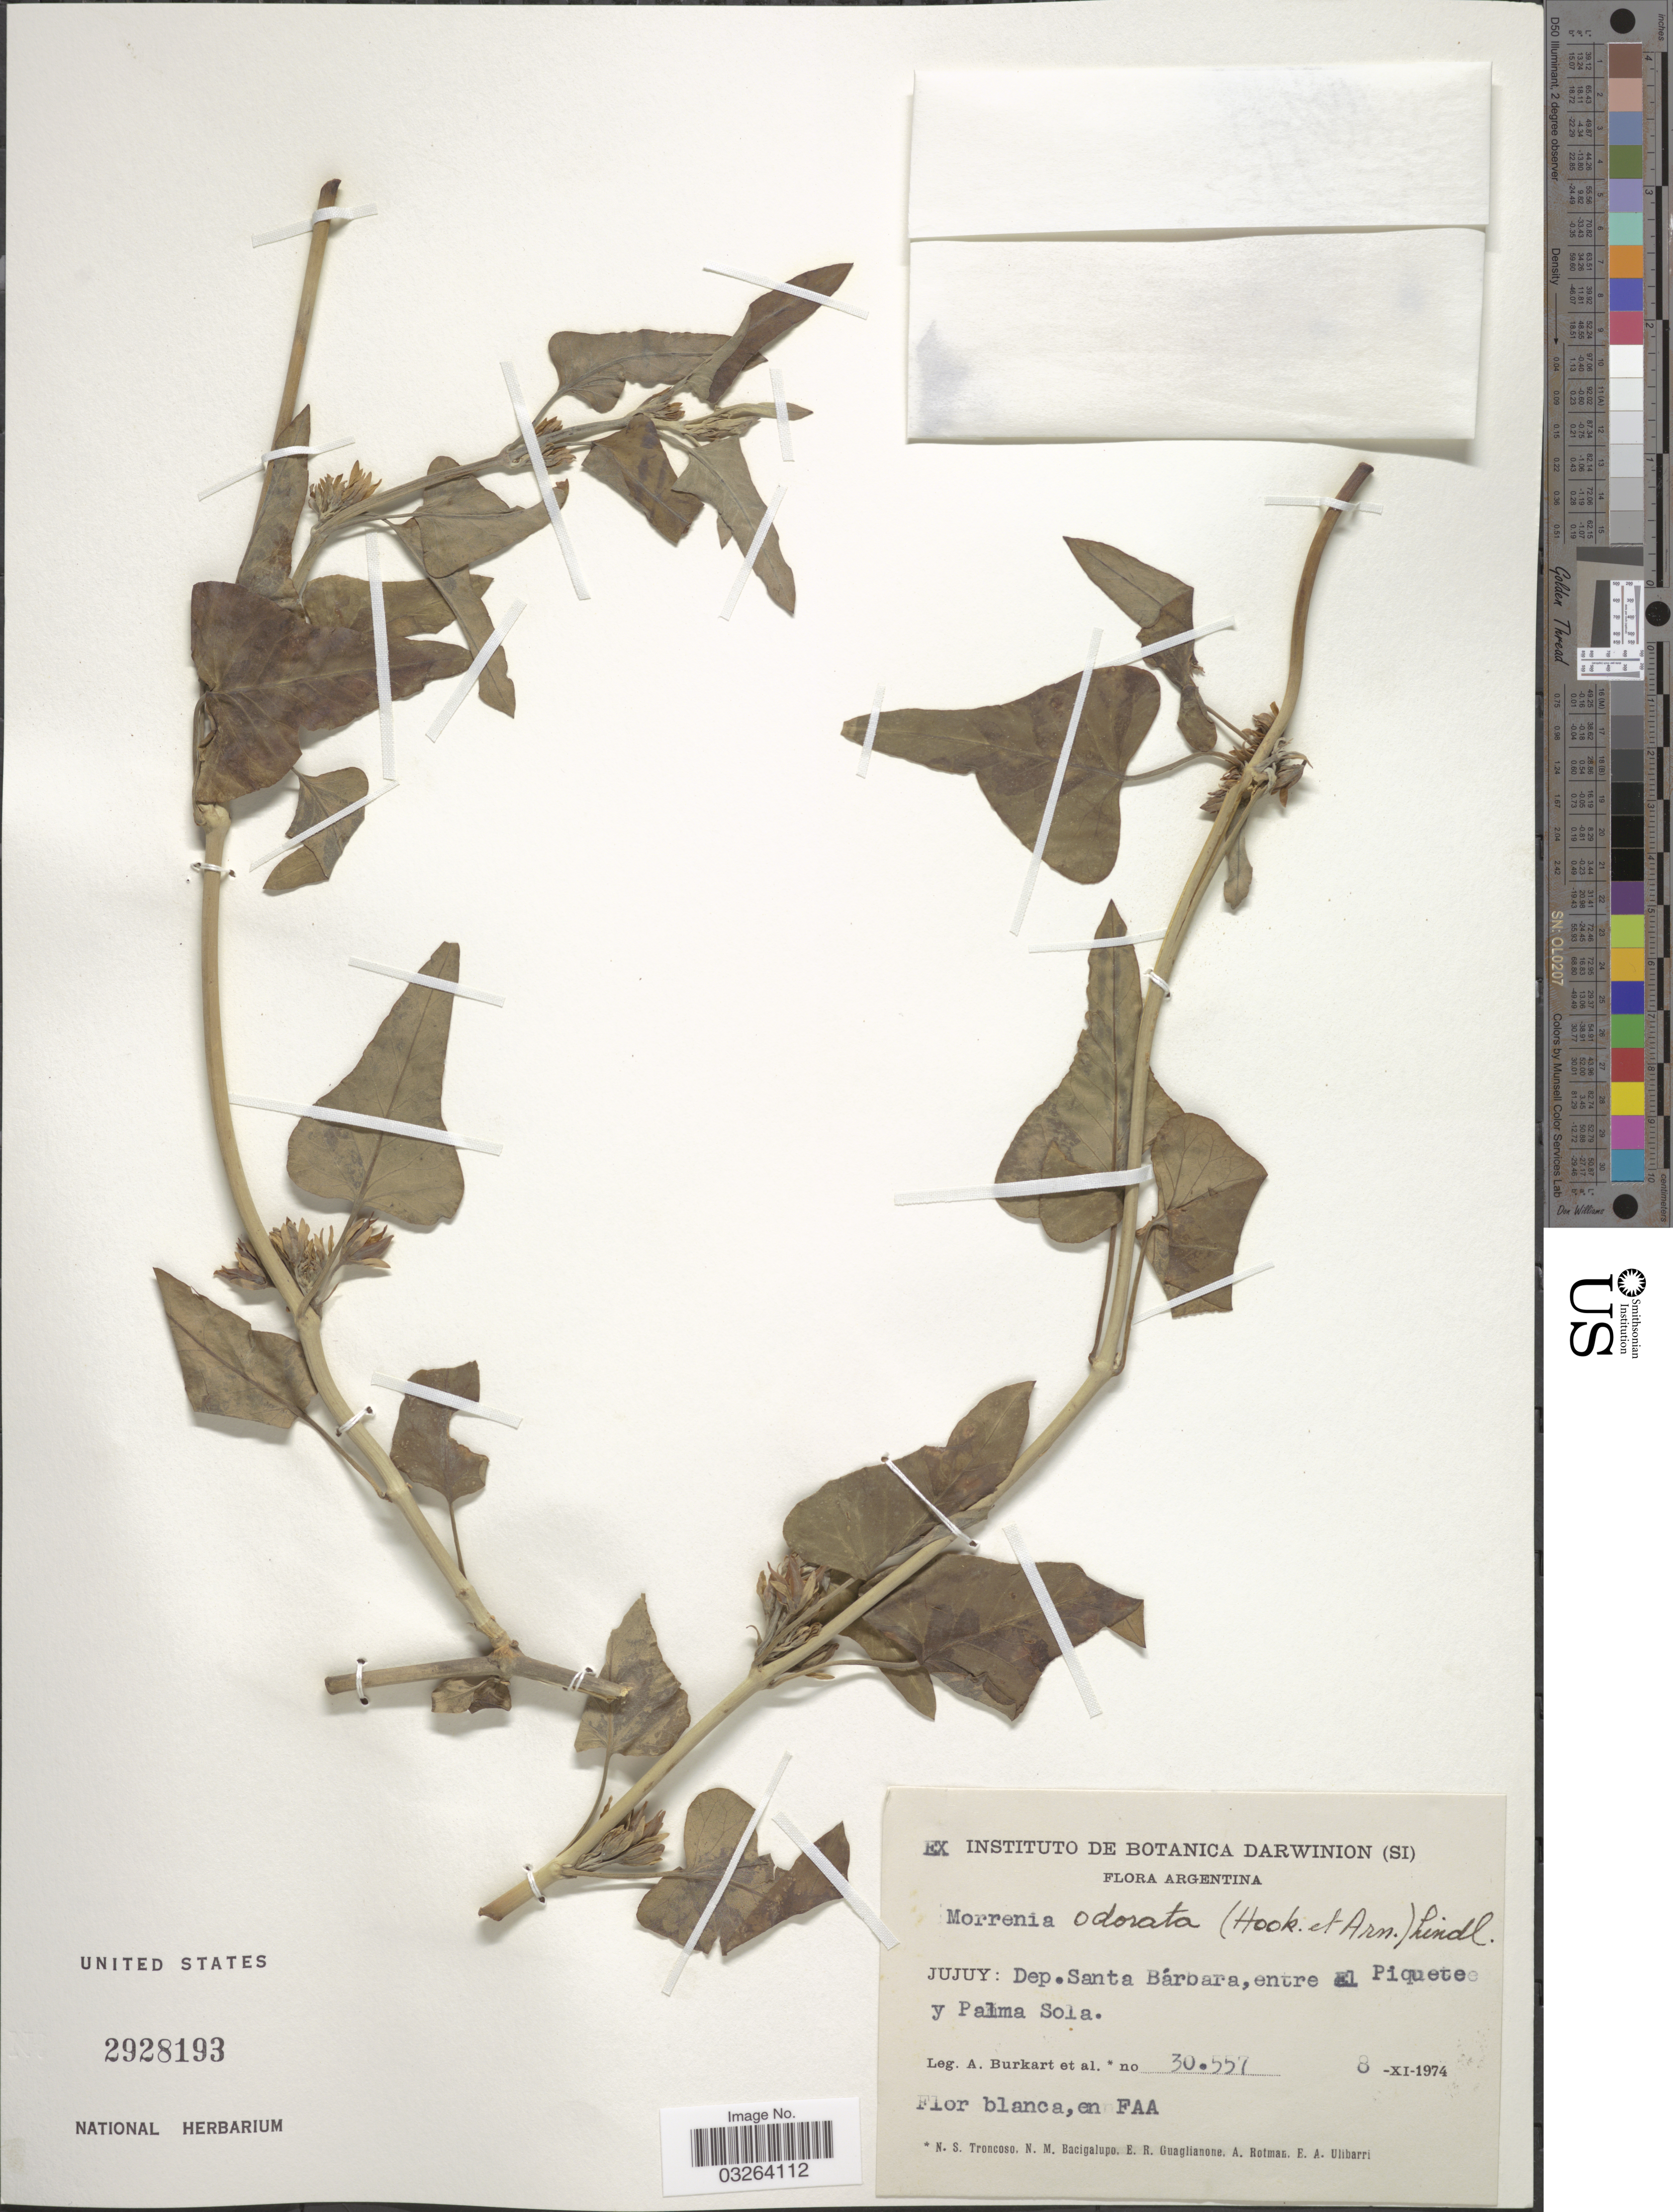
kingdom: Plantae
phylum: Tracheophyta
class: Magnoliopsida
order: Gentianales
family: Apocynaceae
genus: Morrenia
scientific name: Morrenia odorata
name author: (Hook. & Arn.) Lindl.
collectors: A. E. Burkart, N. Troncoso, N. M. Bacigalupo, E. R. Guaglianone & et al.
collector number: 30557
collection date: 1974-11-08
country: Argentina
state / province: Jujuy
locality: Dep. Santa Bárbara, entre El Piquete y Palma Sola.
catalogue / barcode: US 2928193